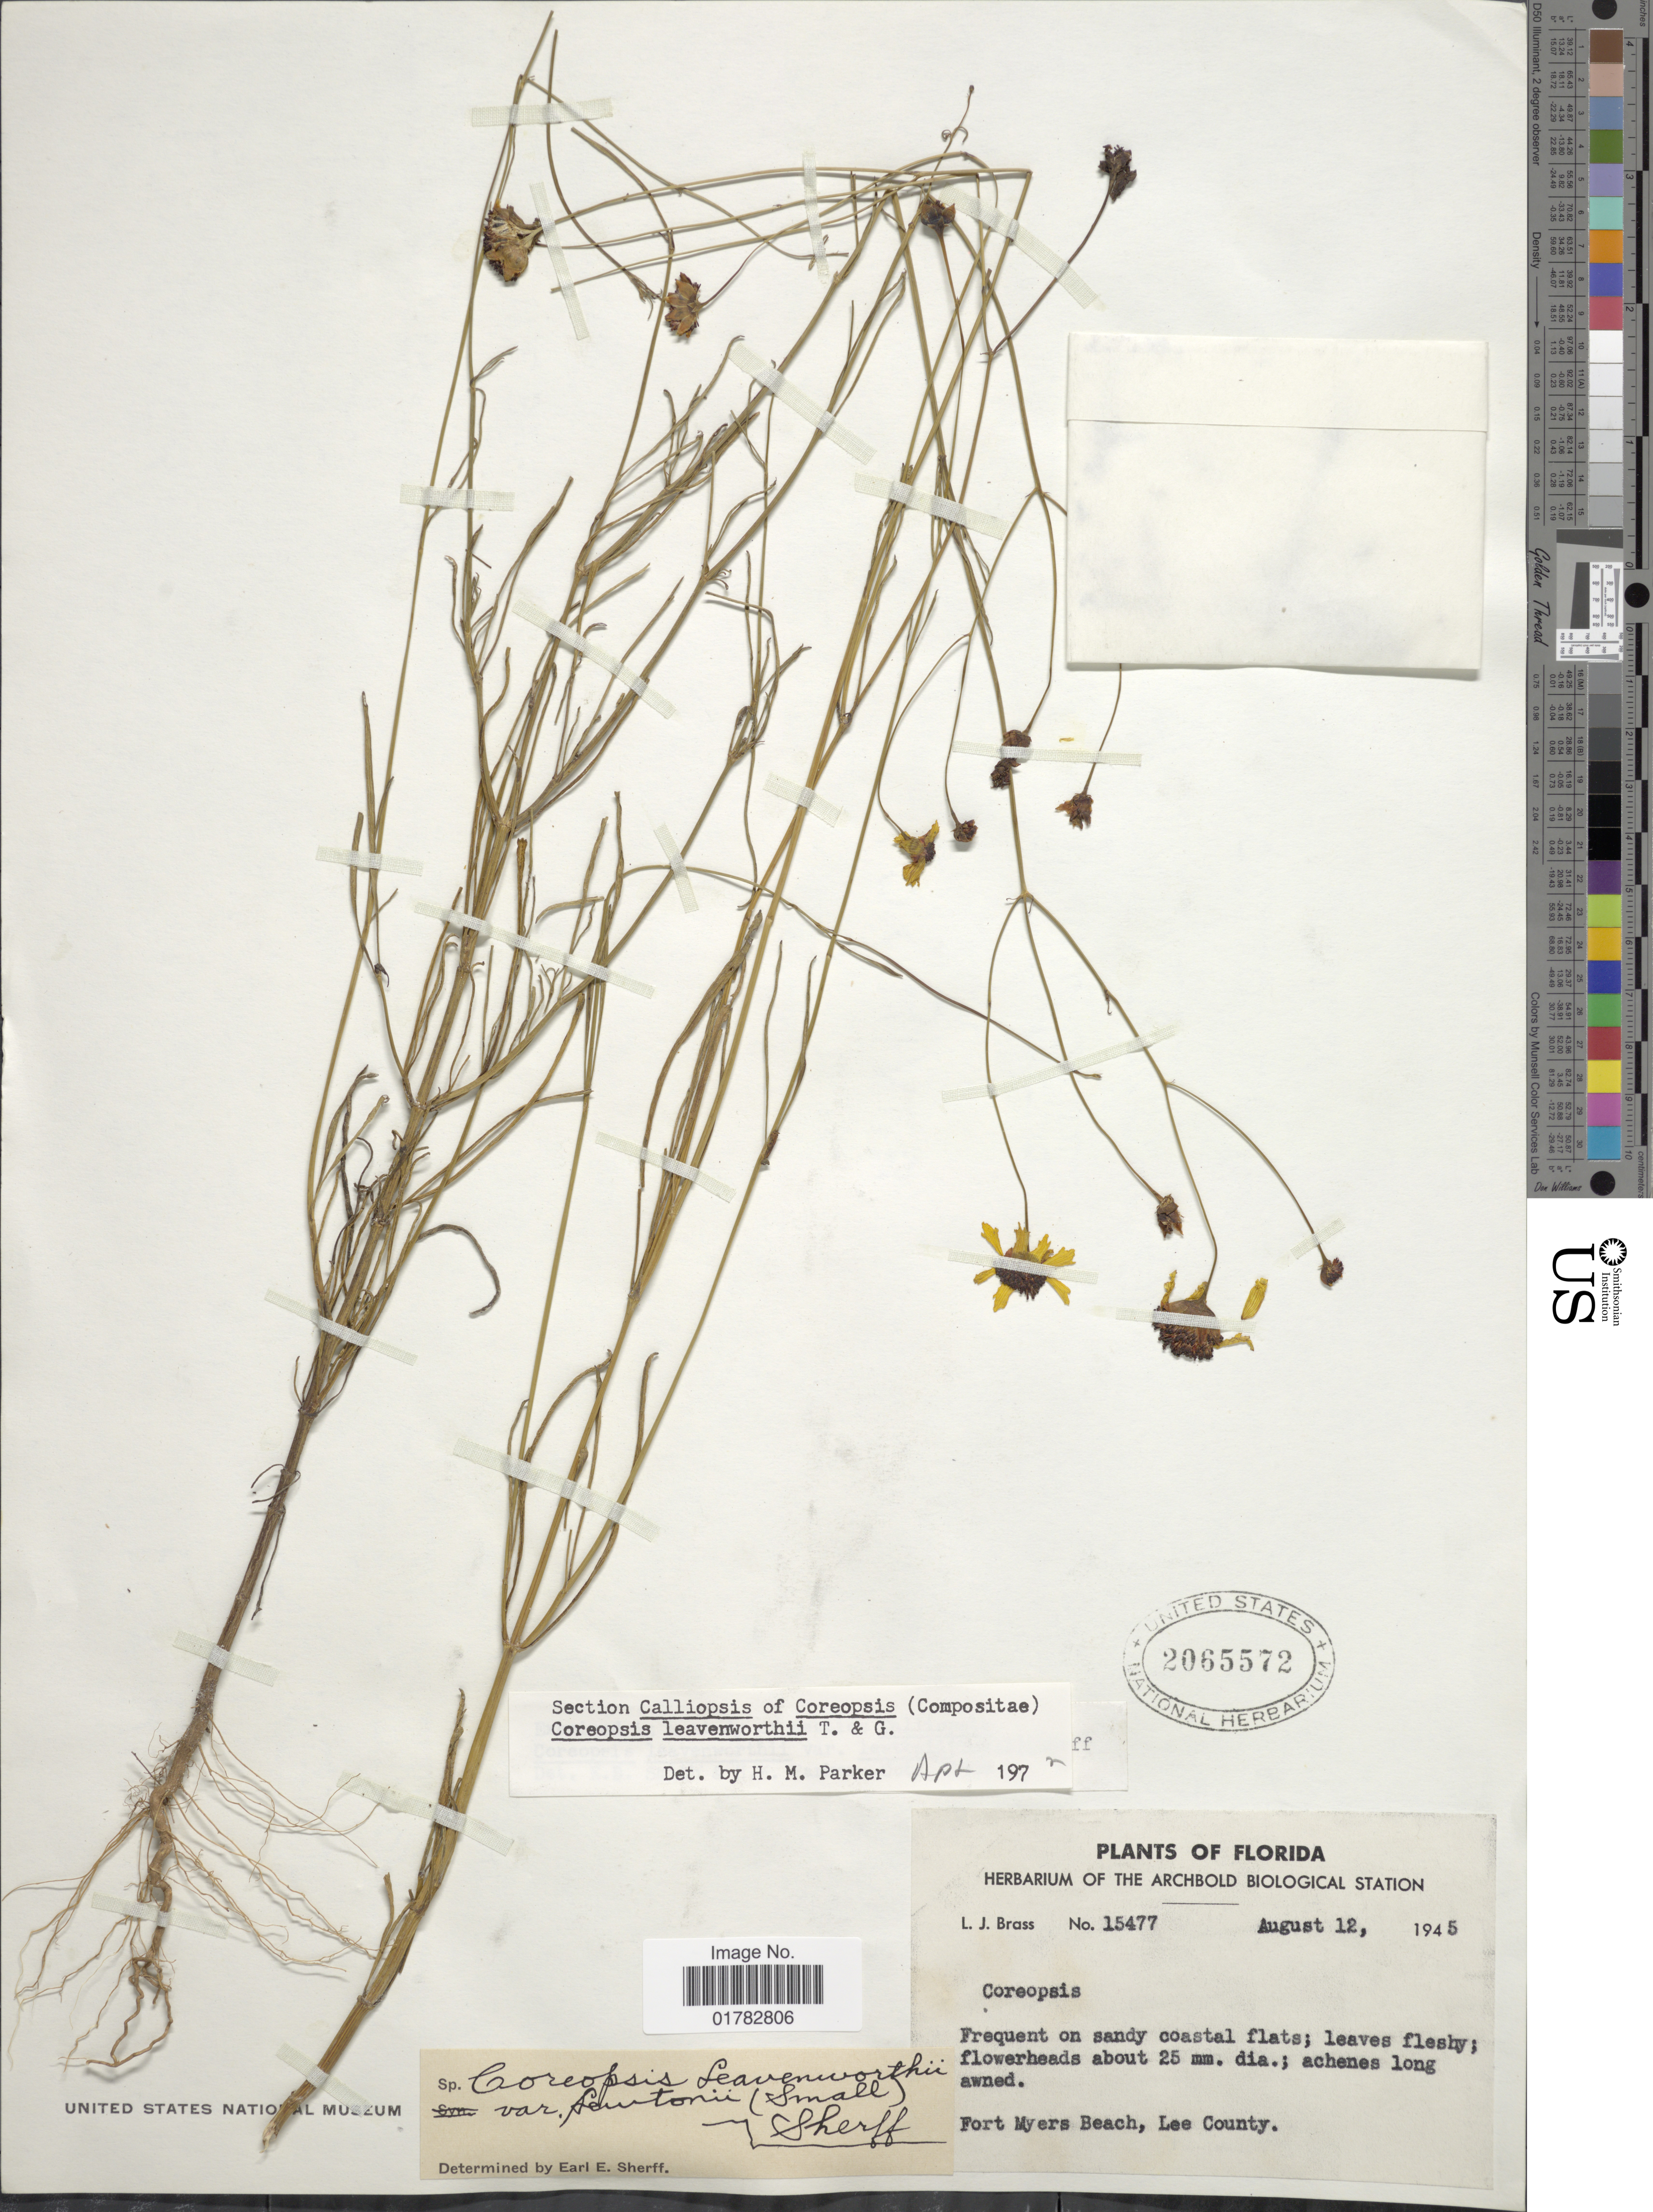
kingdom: Plantae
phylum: Tracheophyta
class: Magnoliopsida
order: Asterales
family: Asteraceae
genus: Coreopsis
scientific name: Coreopsis leavenworthii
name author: Torr. & A. Gray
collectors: L. J. Brass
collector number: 15477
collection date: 1945-08-12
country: United States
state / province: Florida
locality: Fort of Myers Beach, Lee County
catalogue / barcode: US 2065572